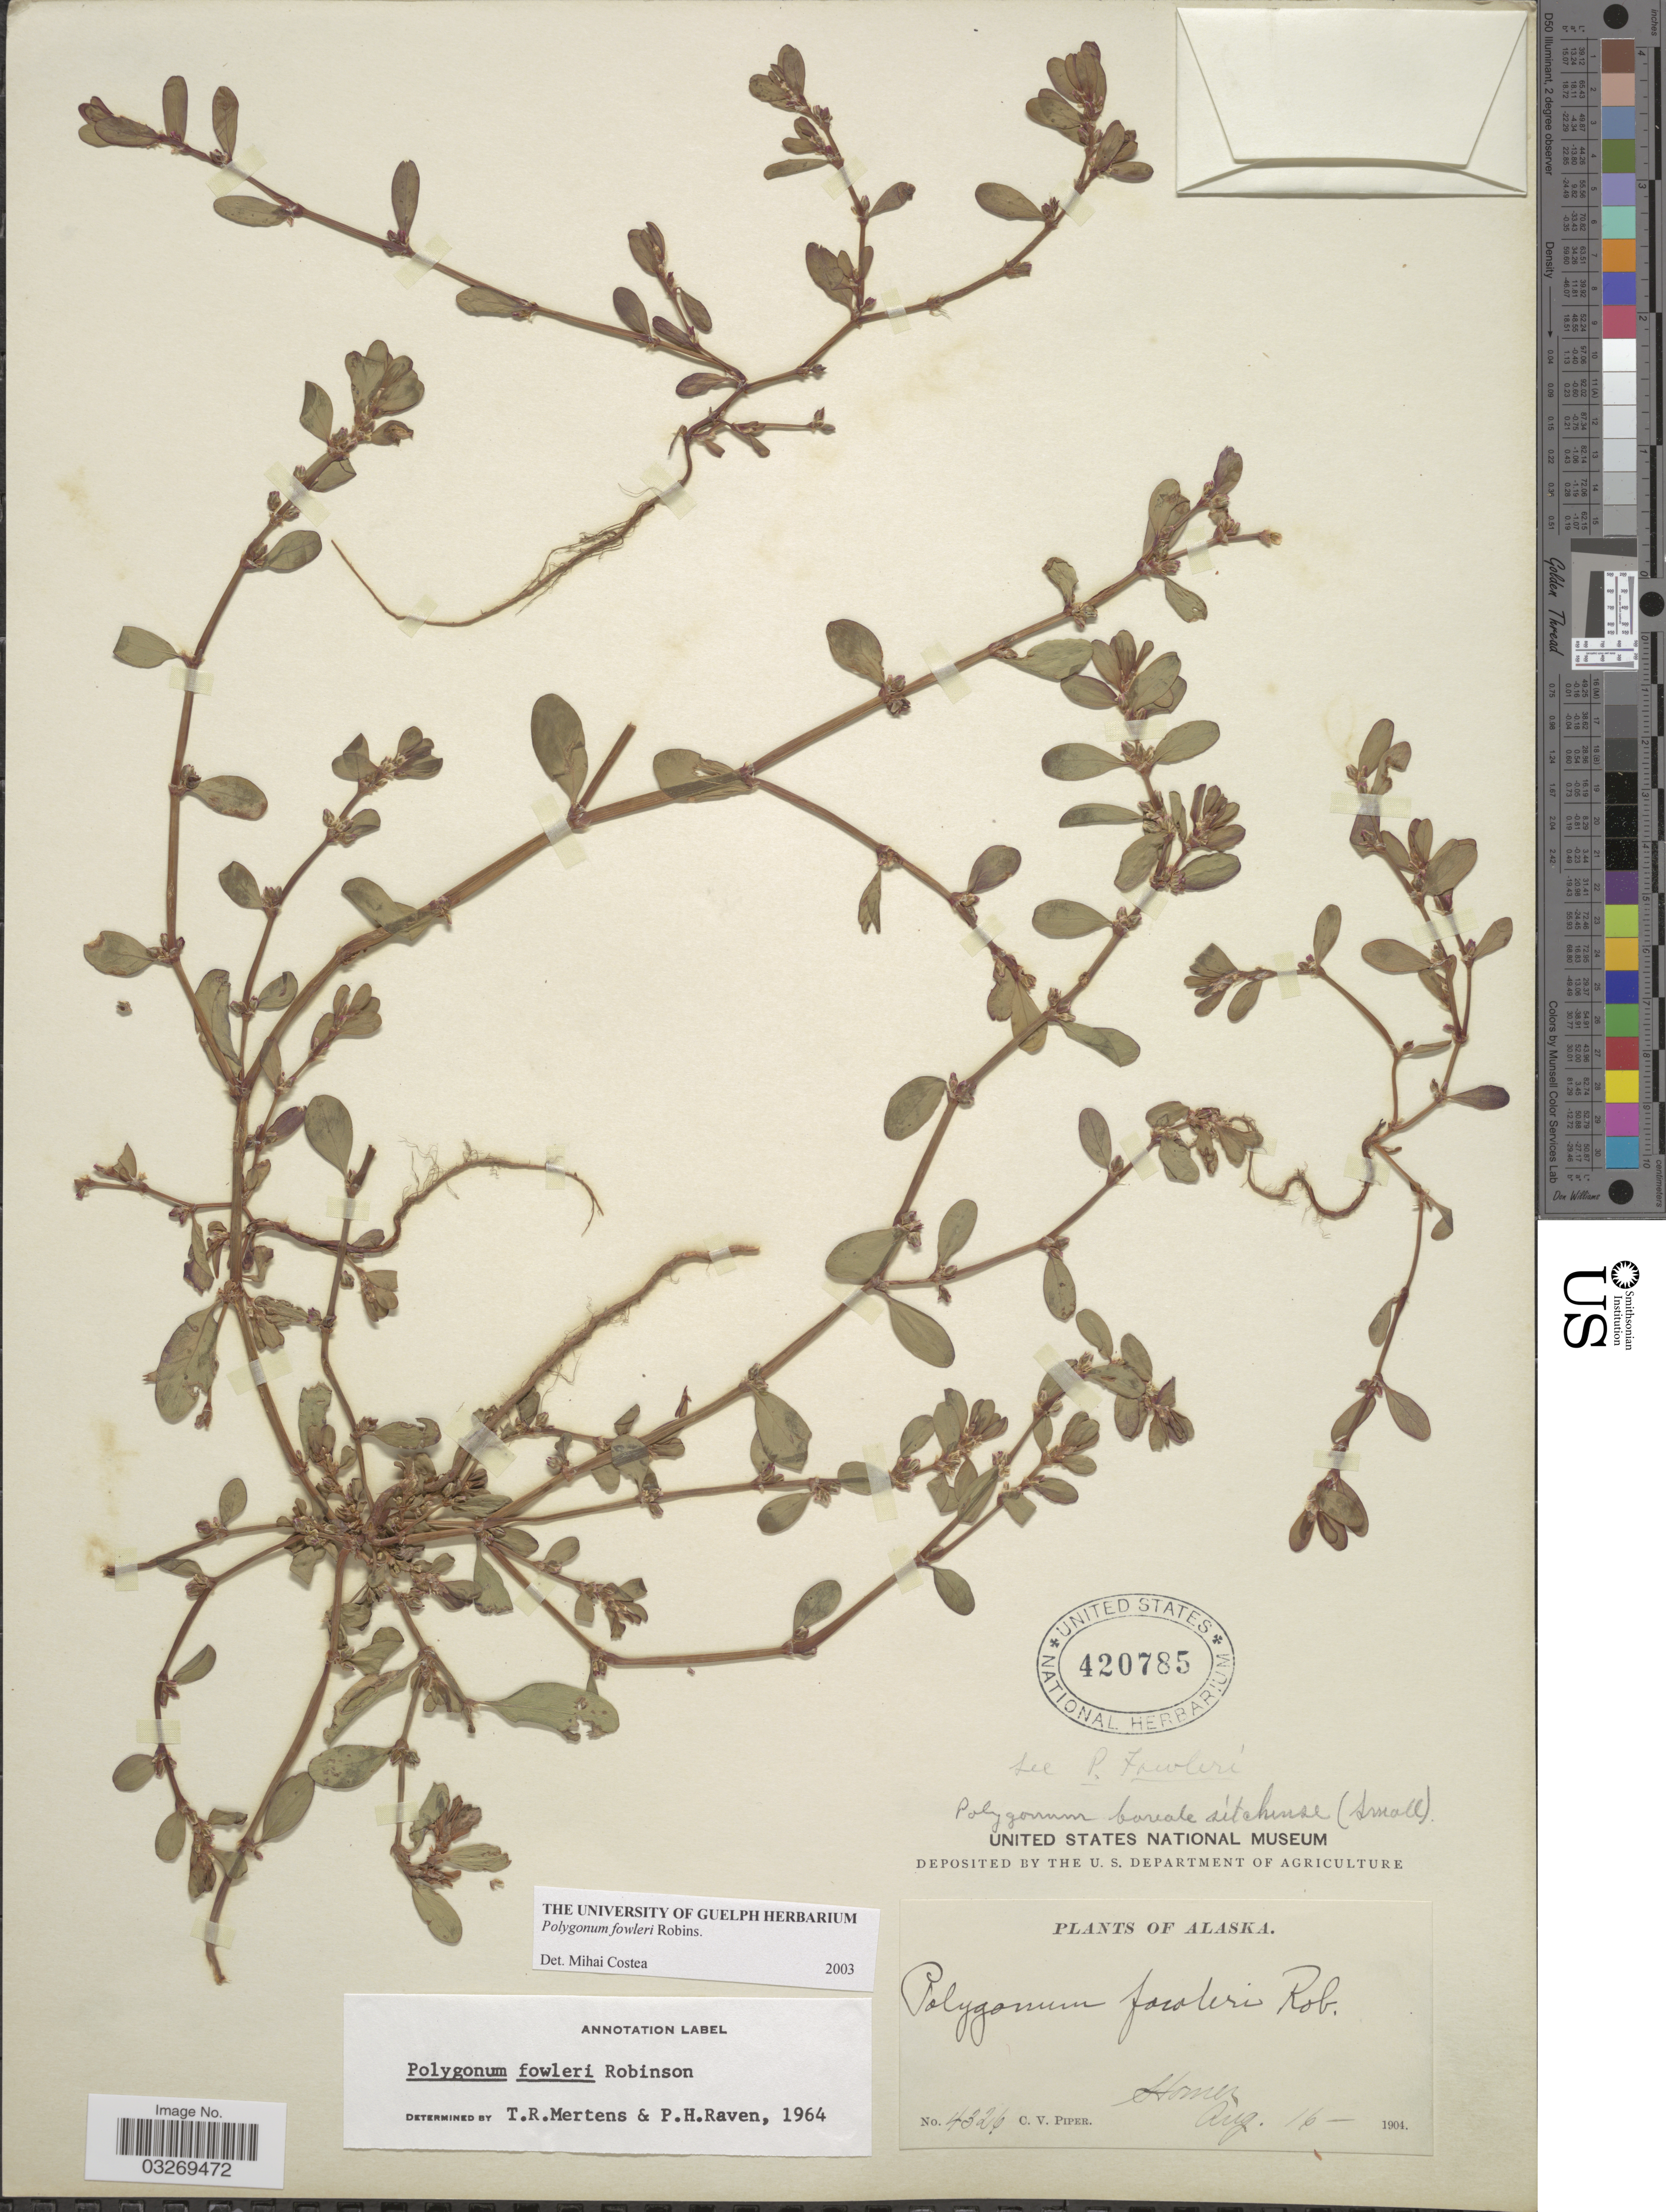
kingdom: Plantae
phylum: Tracheophyta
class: Magnoliopsida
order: Caryophyllales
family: Polygonaceae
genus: Polygonum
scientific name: Polygonum fowleri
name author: B.L. Rob.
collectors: C. V. Piper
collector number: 4326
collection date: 1904-08-16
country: United States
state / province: Alaska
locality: Homer.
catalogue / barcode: US 420785